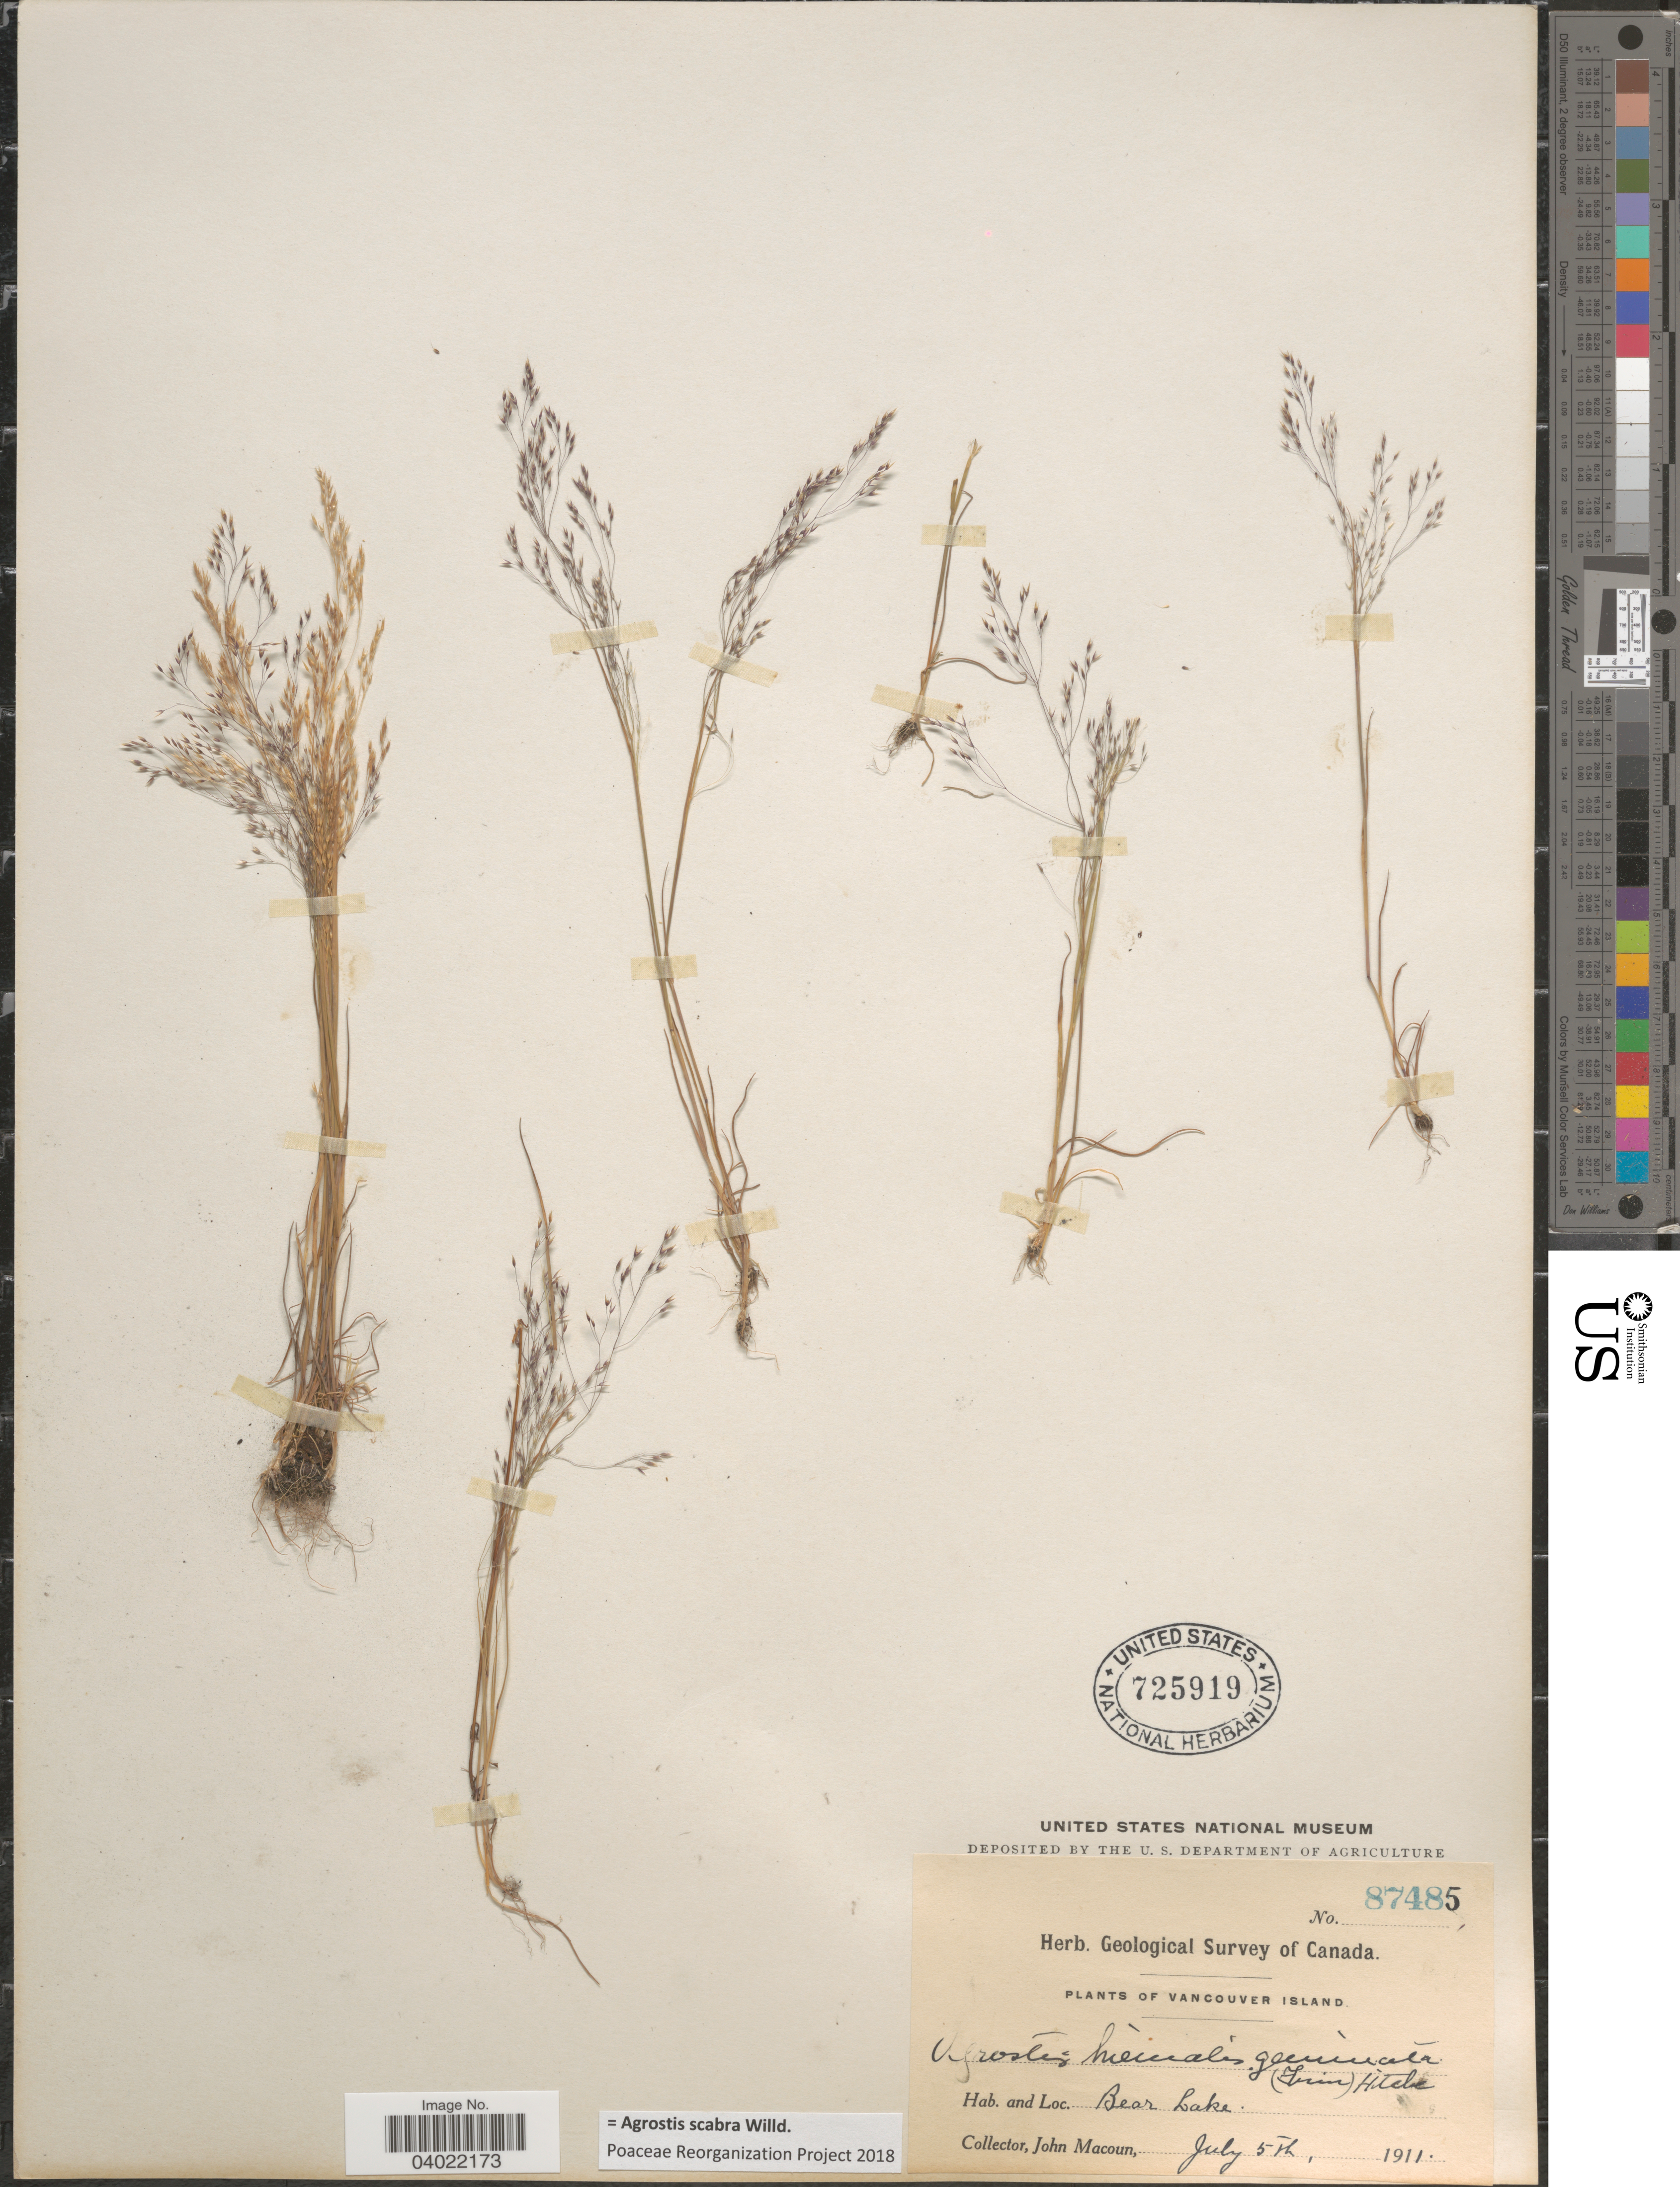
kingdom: Plantae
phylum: Tracheophyta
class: Liliopsida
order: Poales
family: Poaceae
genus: Agrostis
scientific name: Agrostis scabra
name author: Willd.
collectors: J. Macoun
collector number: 87485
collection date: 1911-07-05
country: Canada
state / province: British Columbia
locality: Vancouver Island. Bear Lake.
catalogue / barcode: US 725919